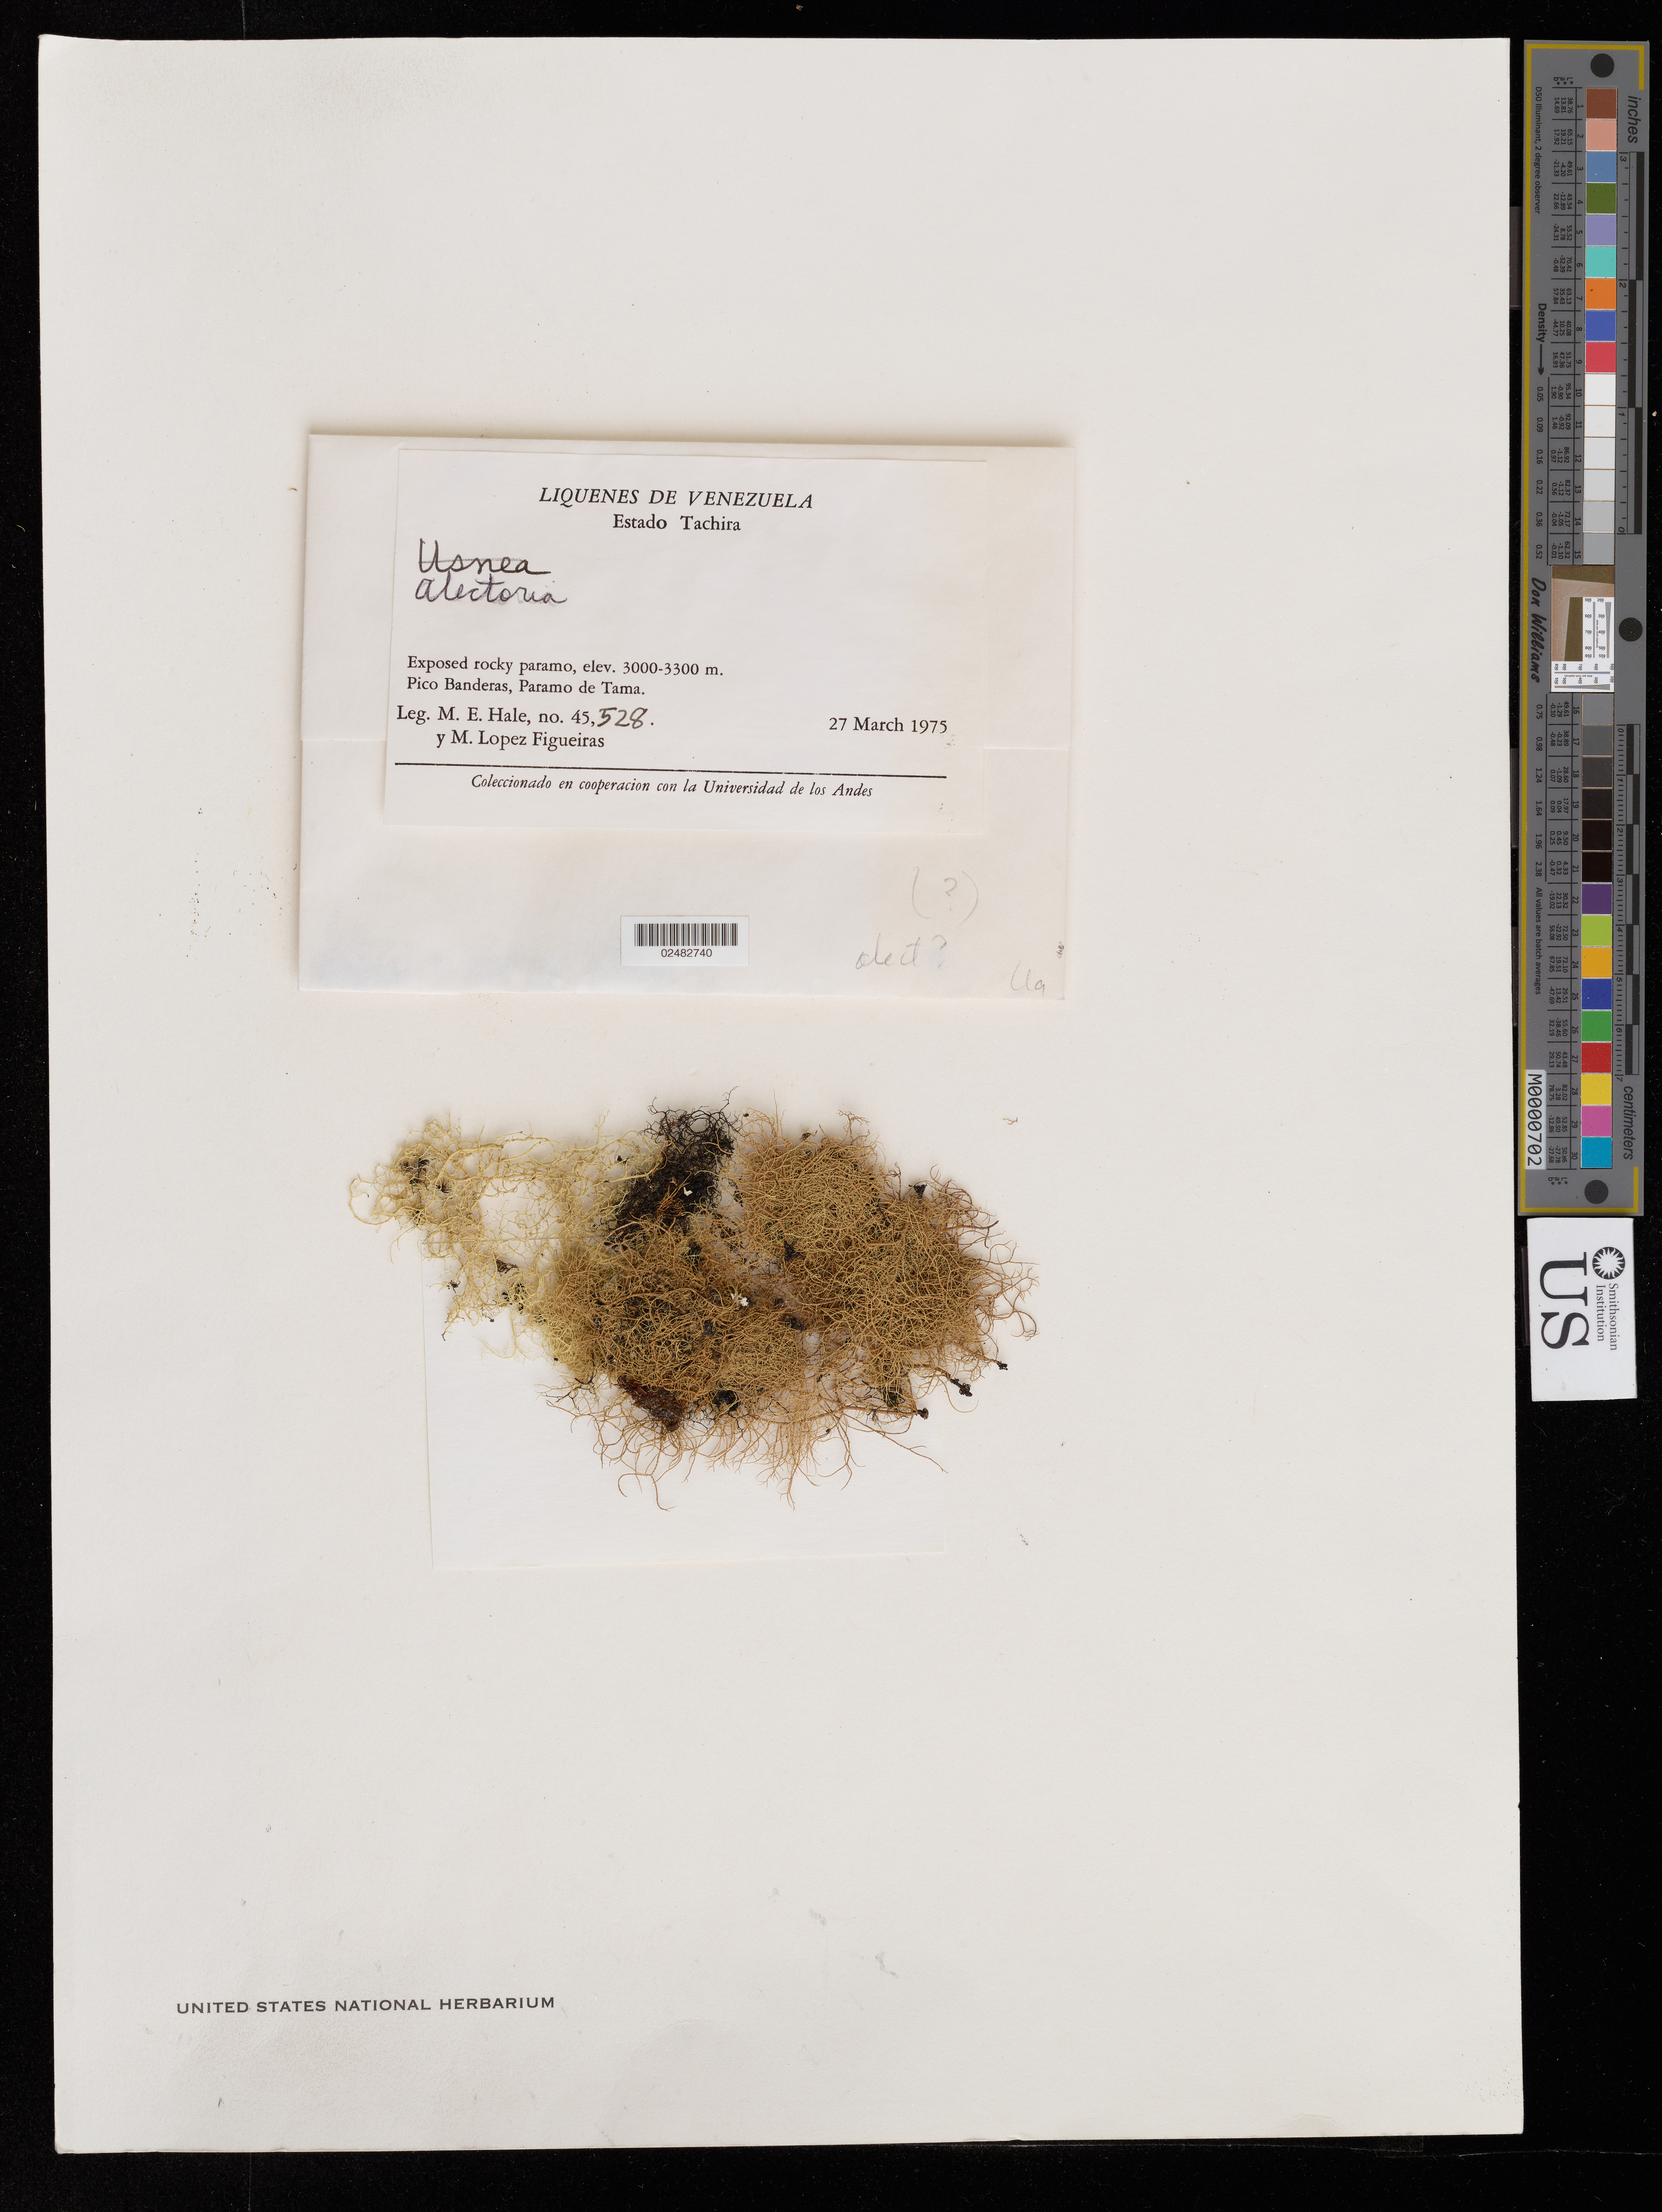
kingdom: Fungi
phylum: Ascomycota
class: Lecanoromycetes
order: Lecanorales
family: Parmeliaceae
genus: Alectoria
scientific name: Alectoria sp.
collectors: M. Hale & M. López Figueiras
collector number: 45528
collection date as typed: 27 Mar 1975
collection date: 1975-03-27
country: Venezuela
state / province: Tachira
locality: Pico banderas, paramo de tama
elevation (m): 3000